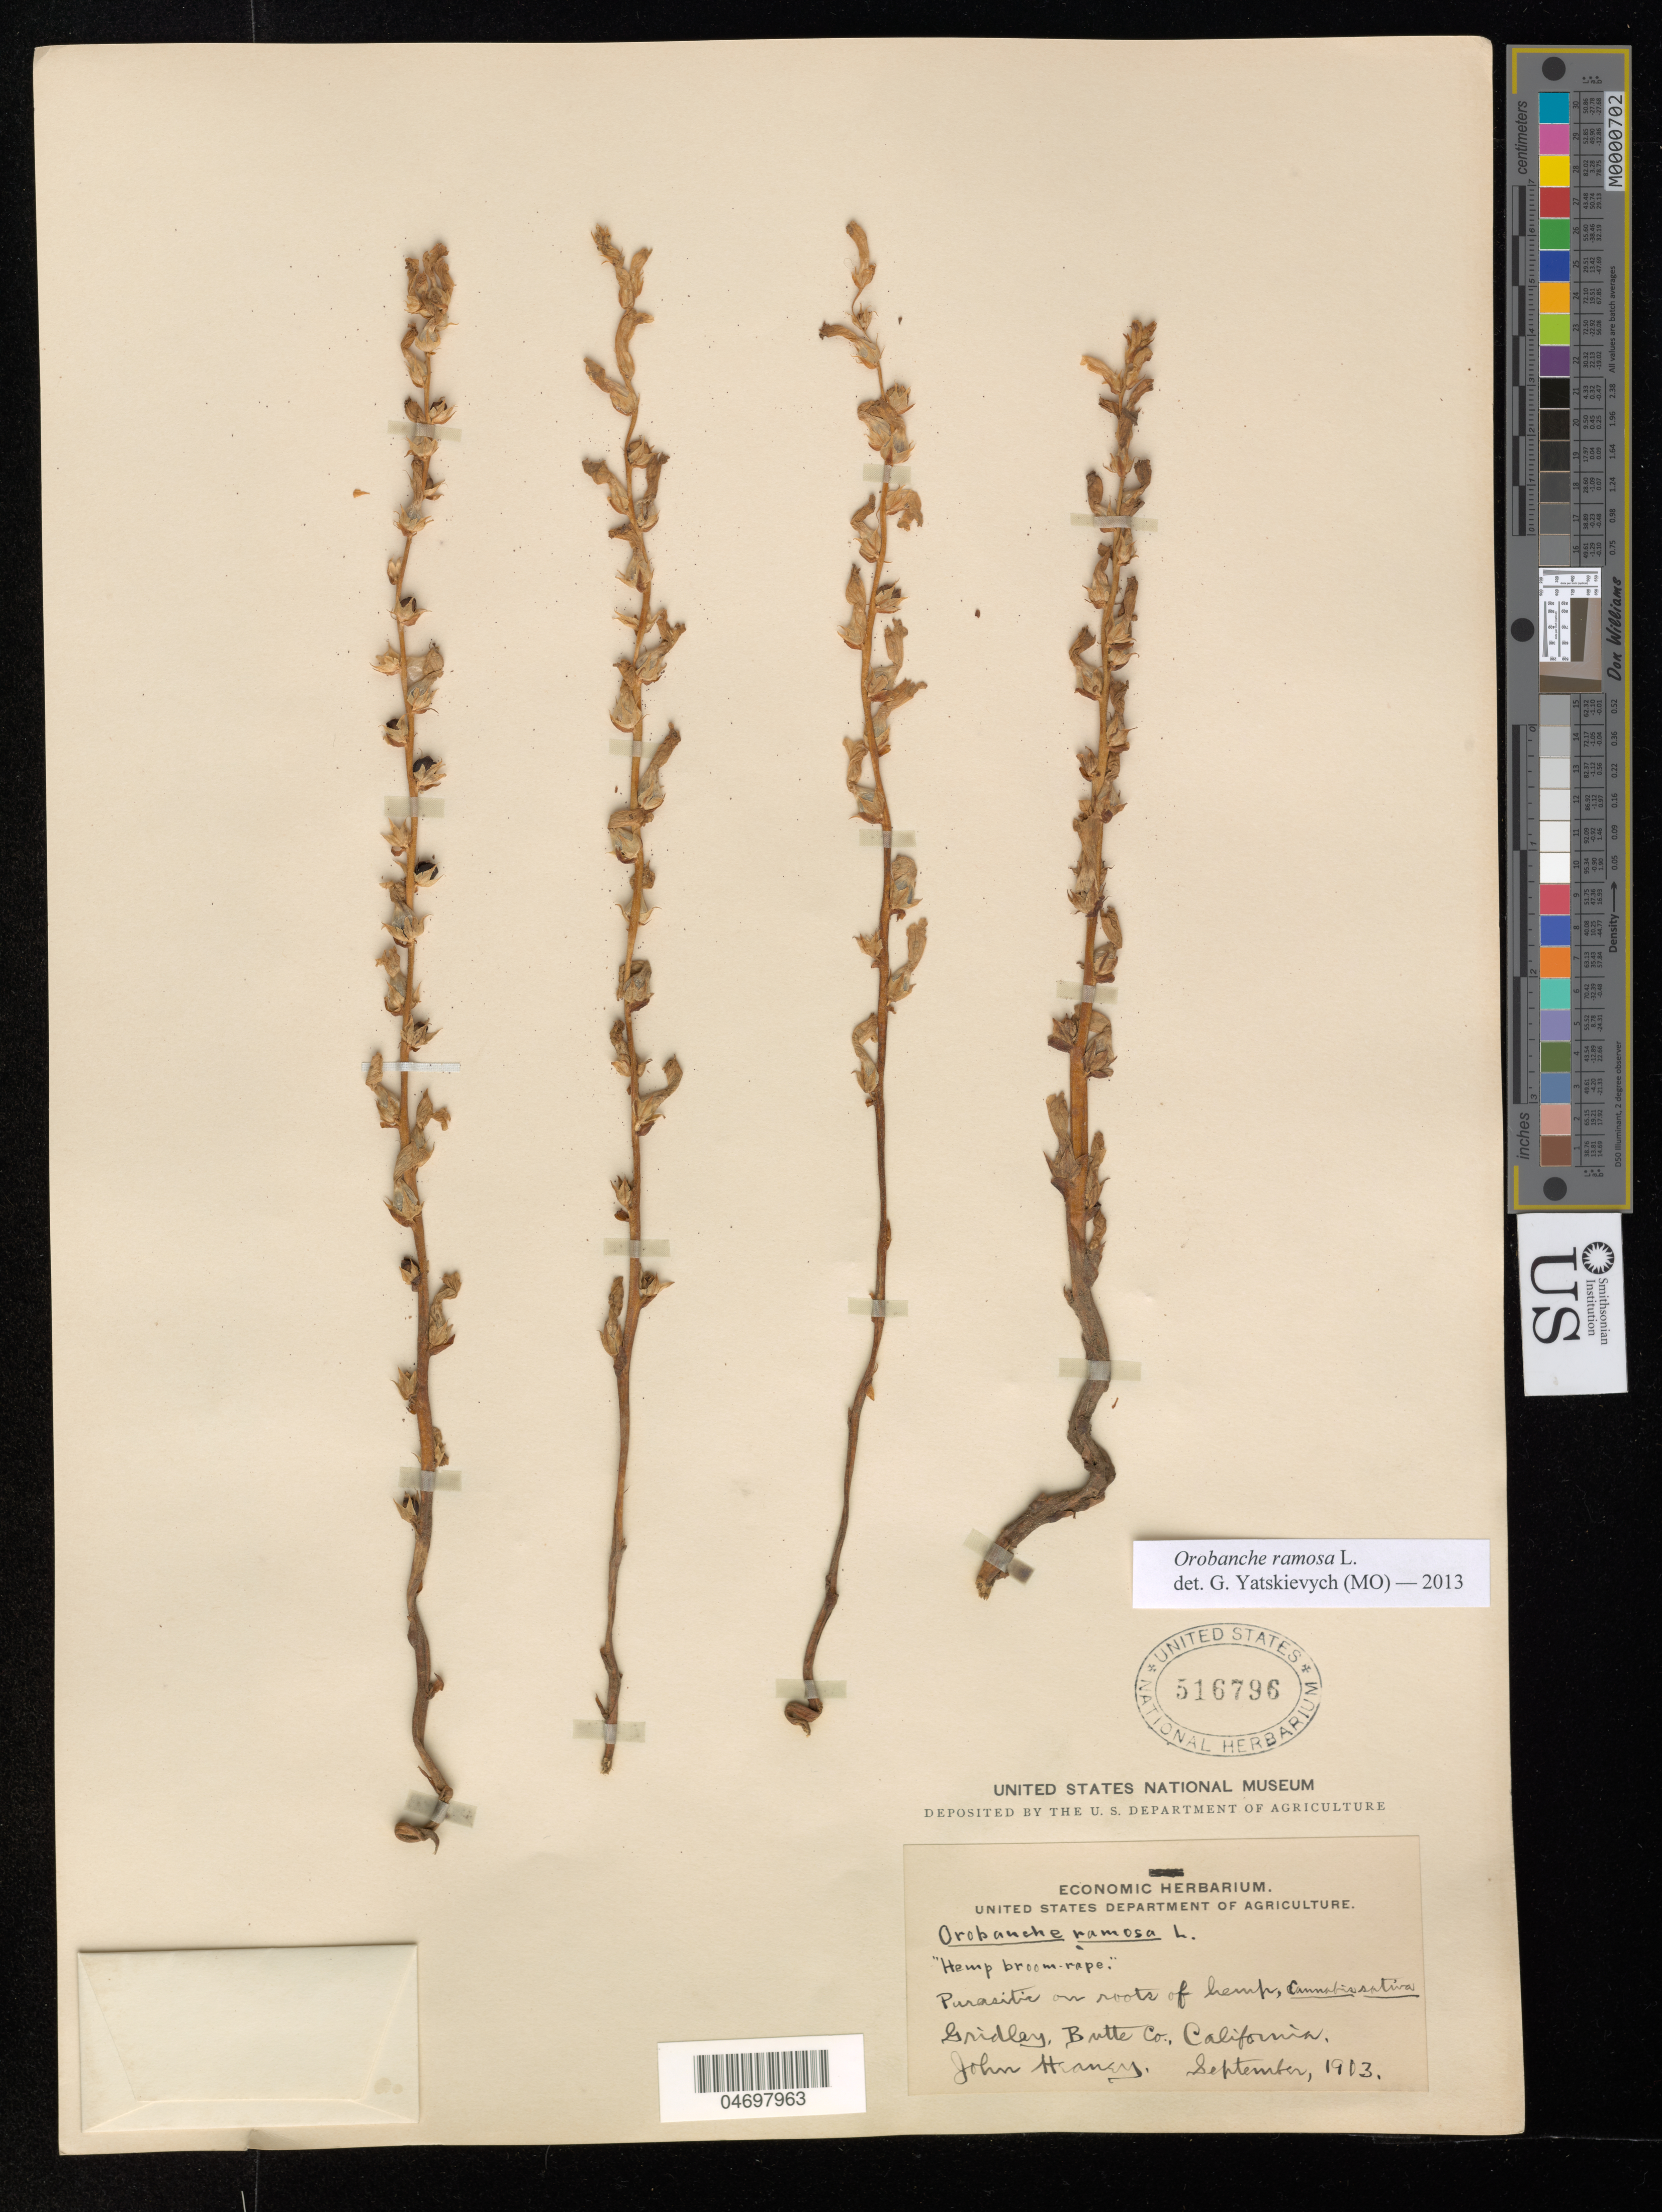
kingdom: Plantae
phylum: Tracheophyta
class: Magnoliopsida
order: Lamiales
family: Orobanchaceae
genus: Orobanche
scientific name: Orobanche ramosa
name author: L.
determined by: Yatskievych, G.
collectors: J. Heaney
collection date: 1903-09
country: United States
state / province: California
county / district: Butte Co.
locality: Gridley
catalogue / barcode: US 516796